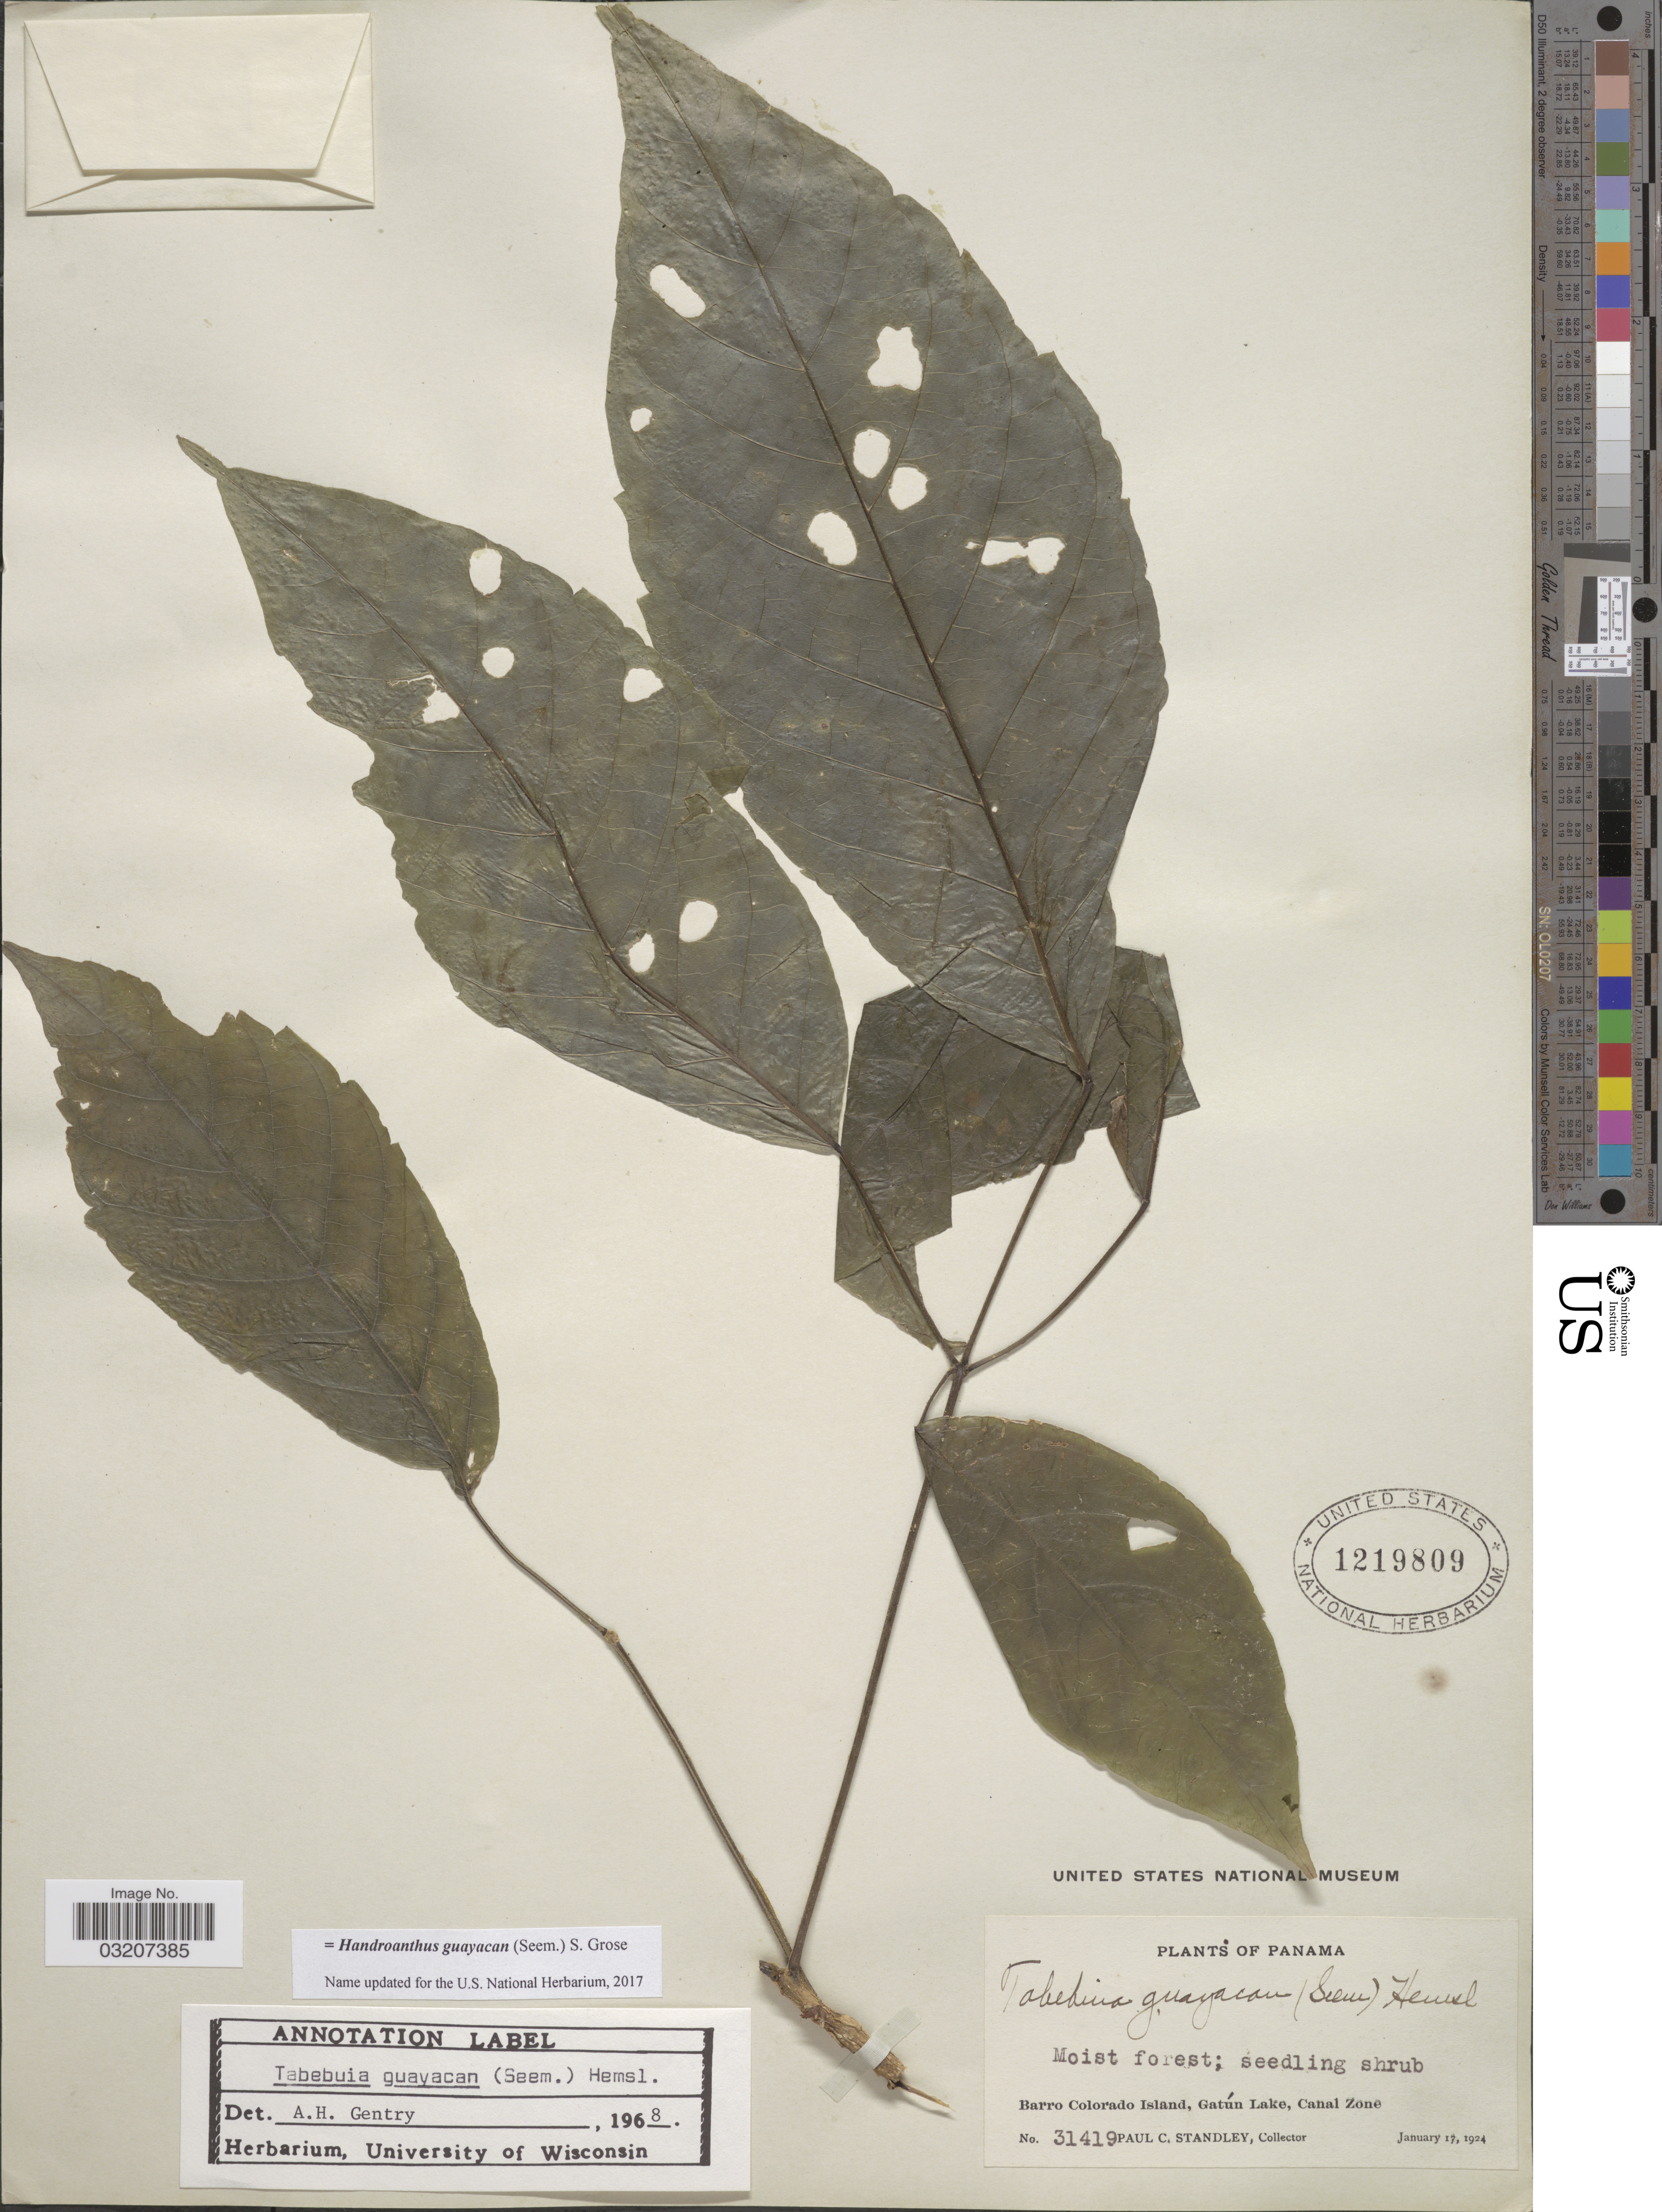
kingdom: Plantae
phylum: Tracheophyta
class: Magnoliopsida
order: Lamiales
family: Bignoniaceae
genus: Handroanthus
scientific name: Handroanthus guayacan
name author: (Seem.) S.O. Grose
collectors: P. C. Standley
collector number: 31419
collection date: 1924-01-17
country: Panama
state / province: Panamá Oeste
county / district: Canal Zone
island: Barro Colorado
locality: Barro Colorado Island, Gatún Lake, Canal Zone.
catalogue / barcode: US 1219809